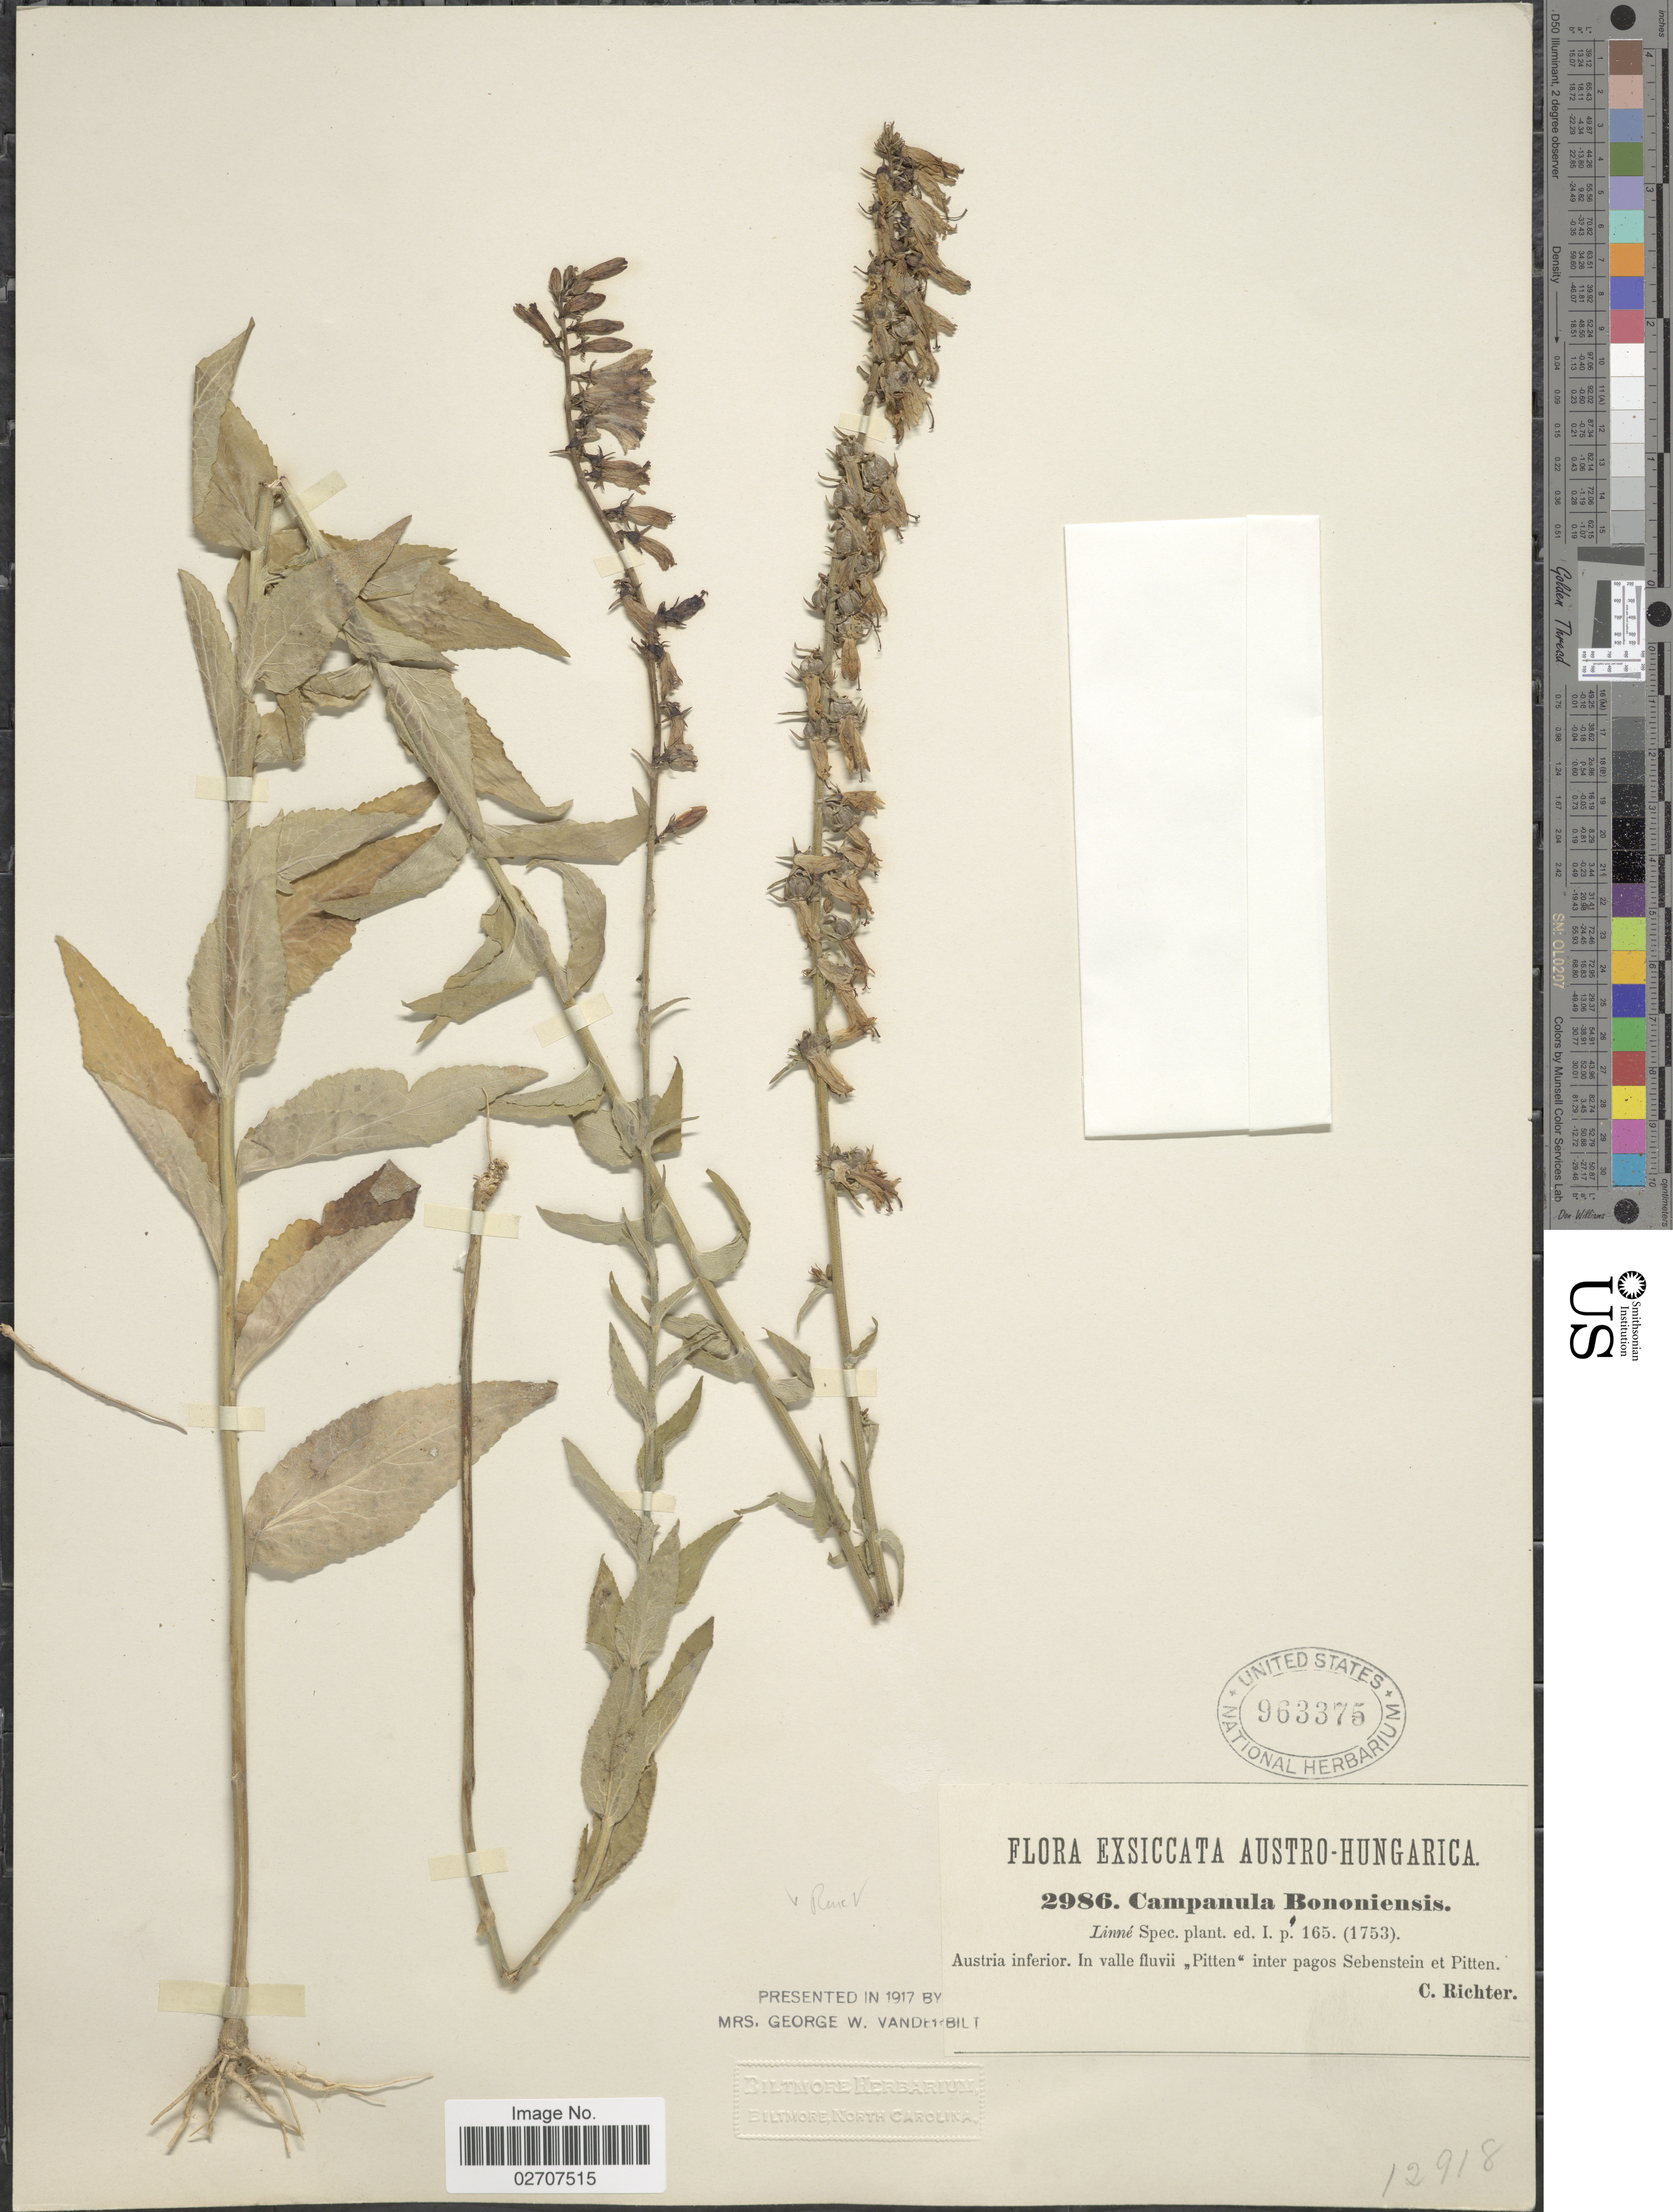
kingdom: Plantae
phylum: Tracheophyta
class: Magnoliopsida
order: Asterales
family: Campanulaceae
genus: Campanula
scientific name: Campanula bononiensis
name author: L.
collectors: K. Richter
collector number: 2986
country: Austria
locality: Austro-Hungarica. Austria inferior. In valle fluvii "Pitten" inter pagos Sebenstein et Pitten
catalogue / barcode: US 963375